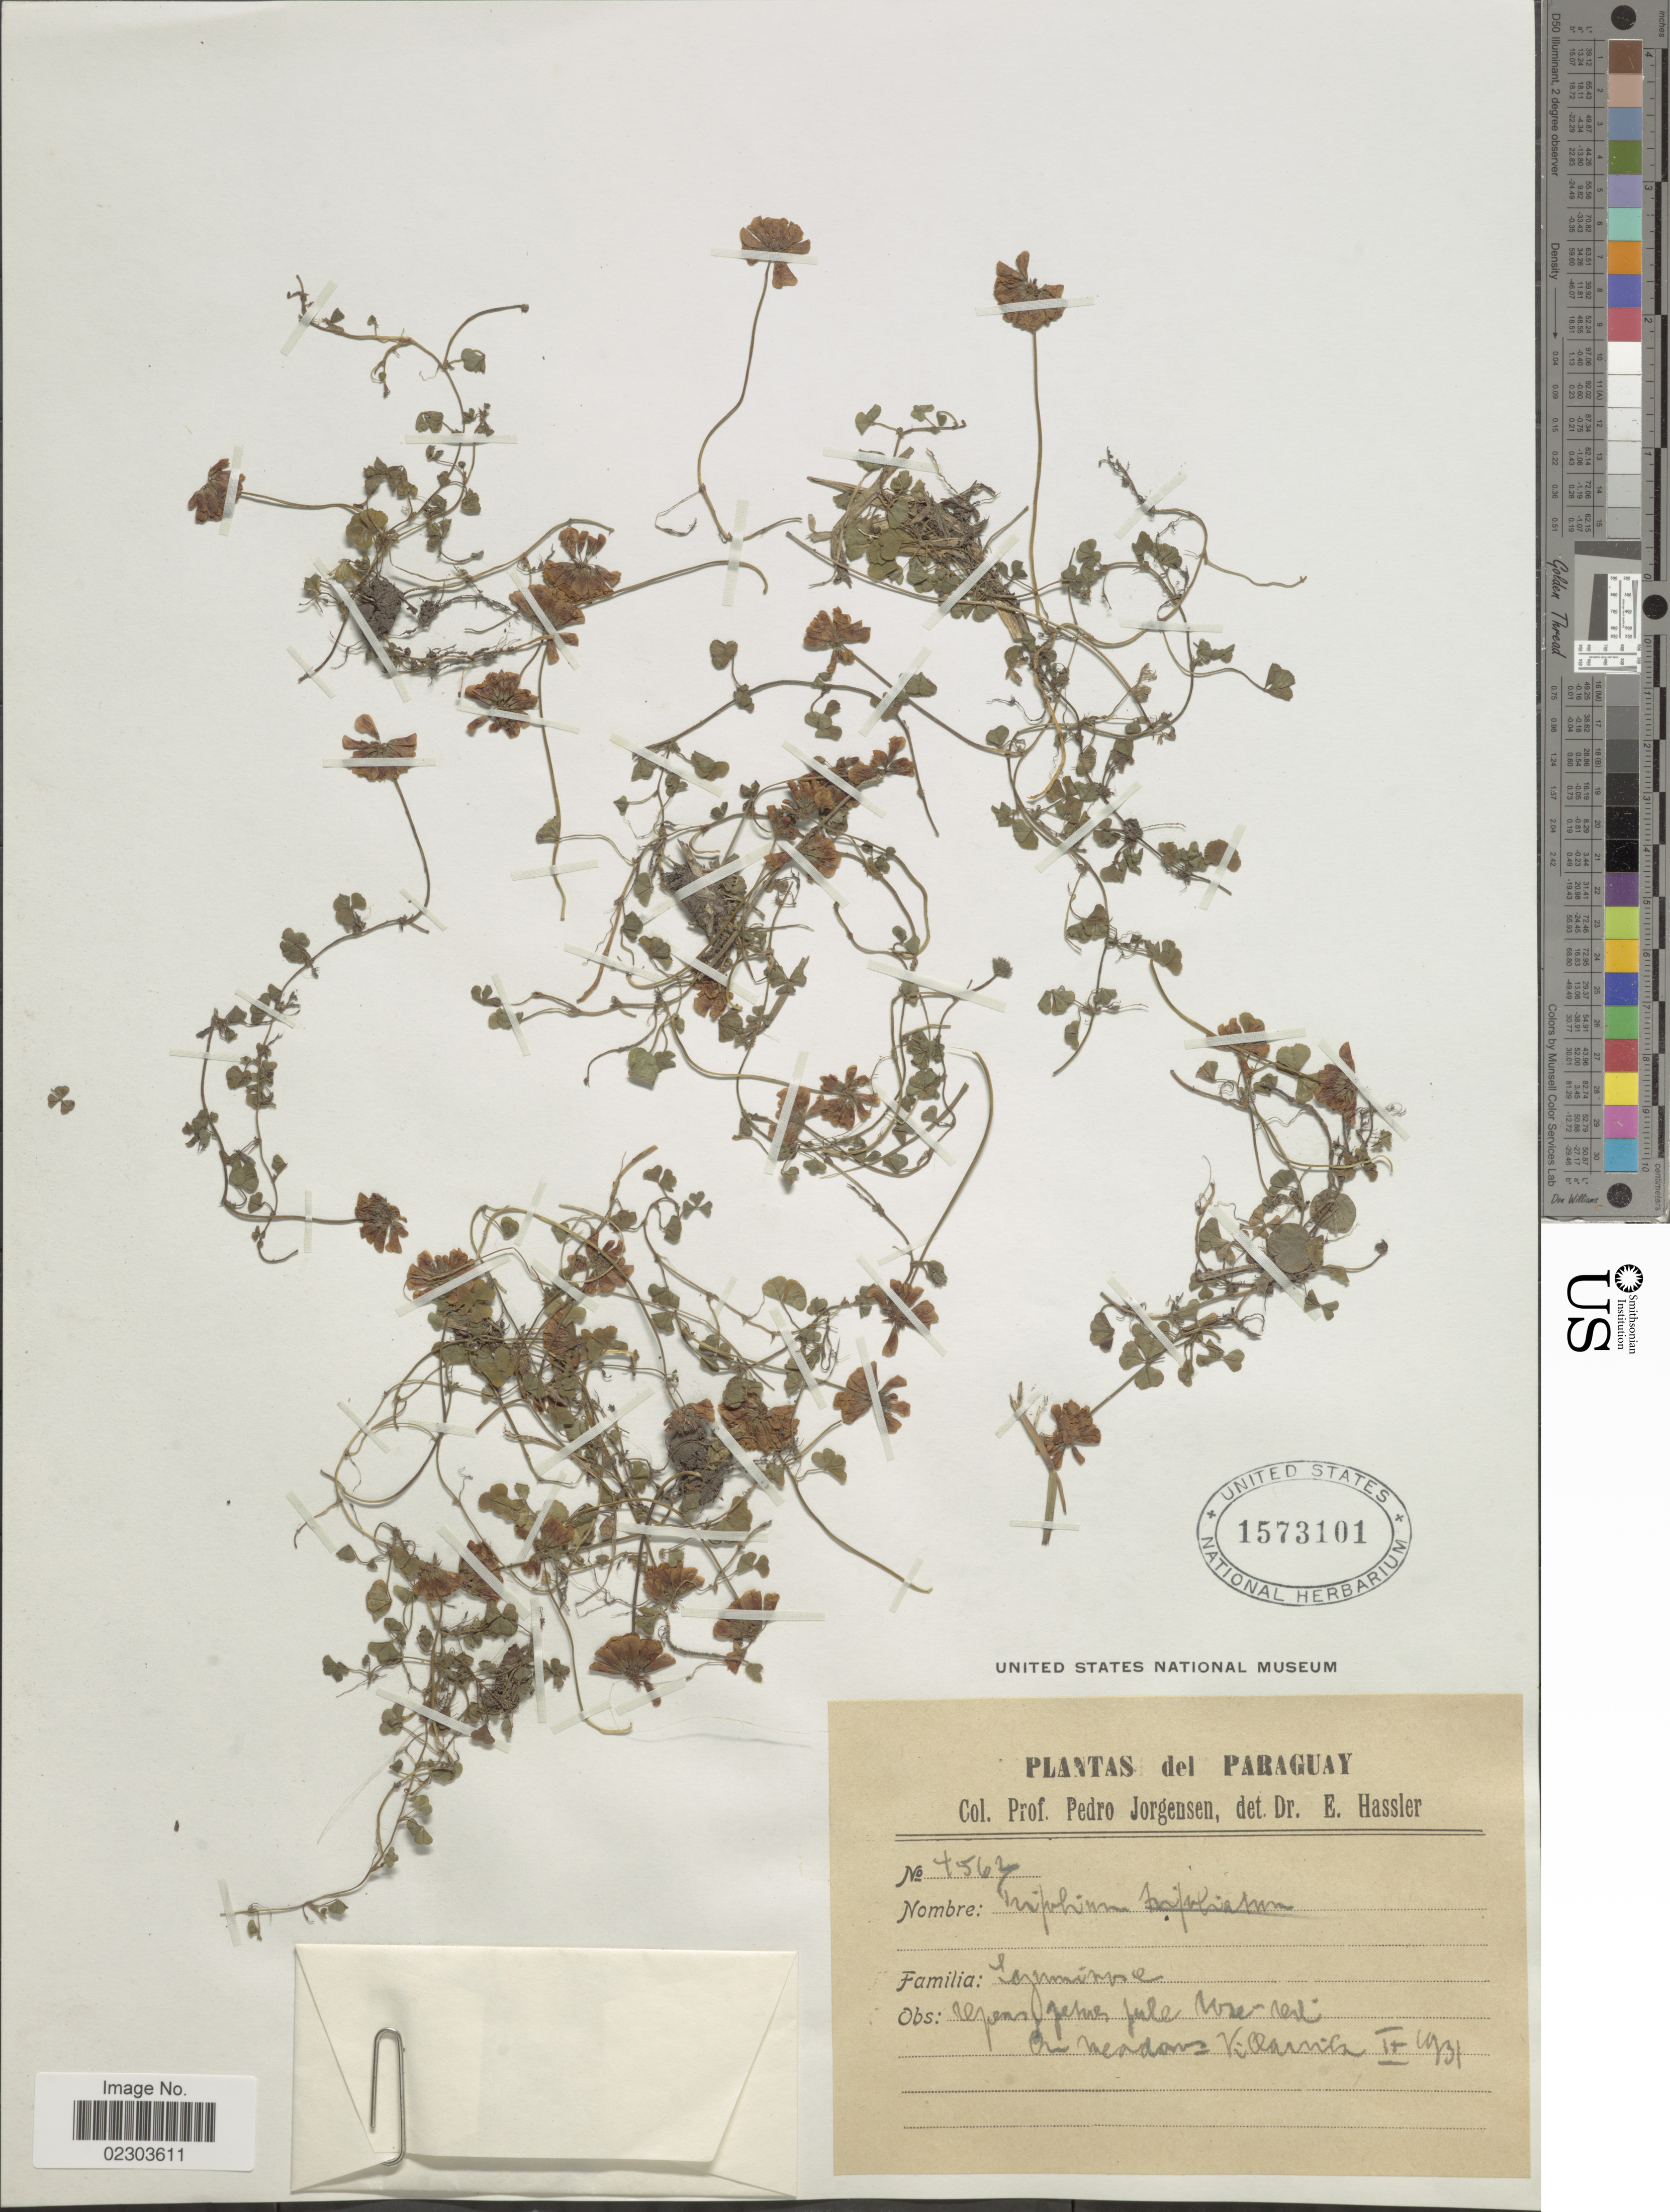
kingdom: Plantae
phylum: Tracheophyta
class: Magnoliopsida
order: Fabales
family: Fabaceae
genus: Trifolium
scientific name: Trifolium sp.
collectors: P. Jörgensen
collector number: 4567*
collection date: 1931-09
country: Paraguay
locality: Villarrica.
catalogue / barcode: US 1573101